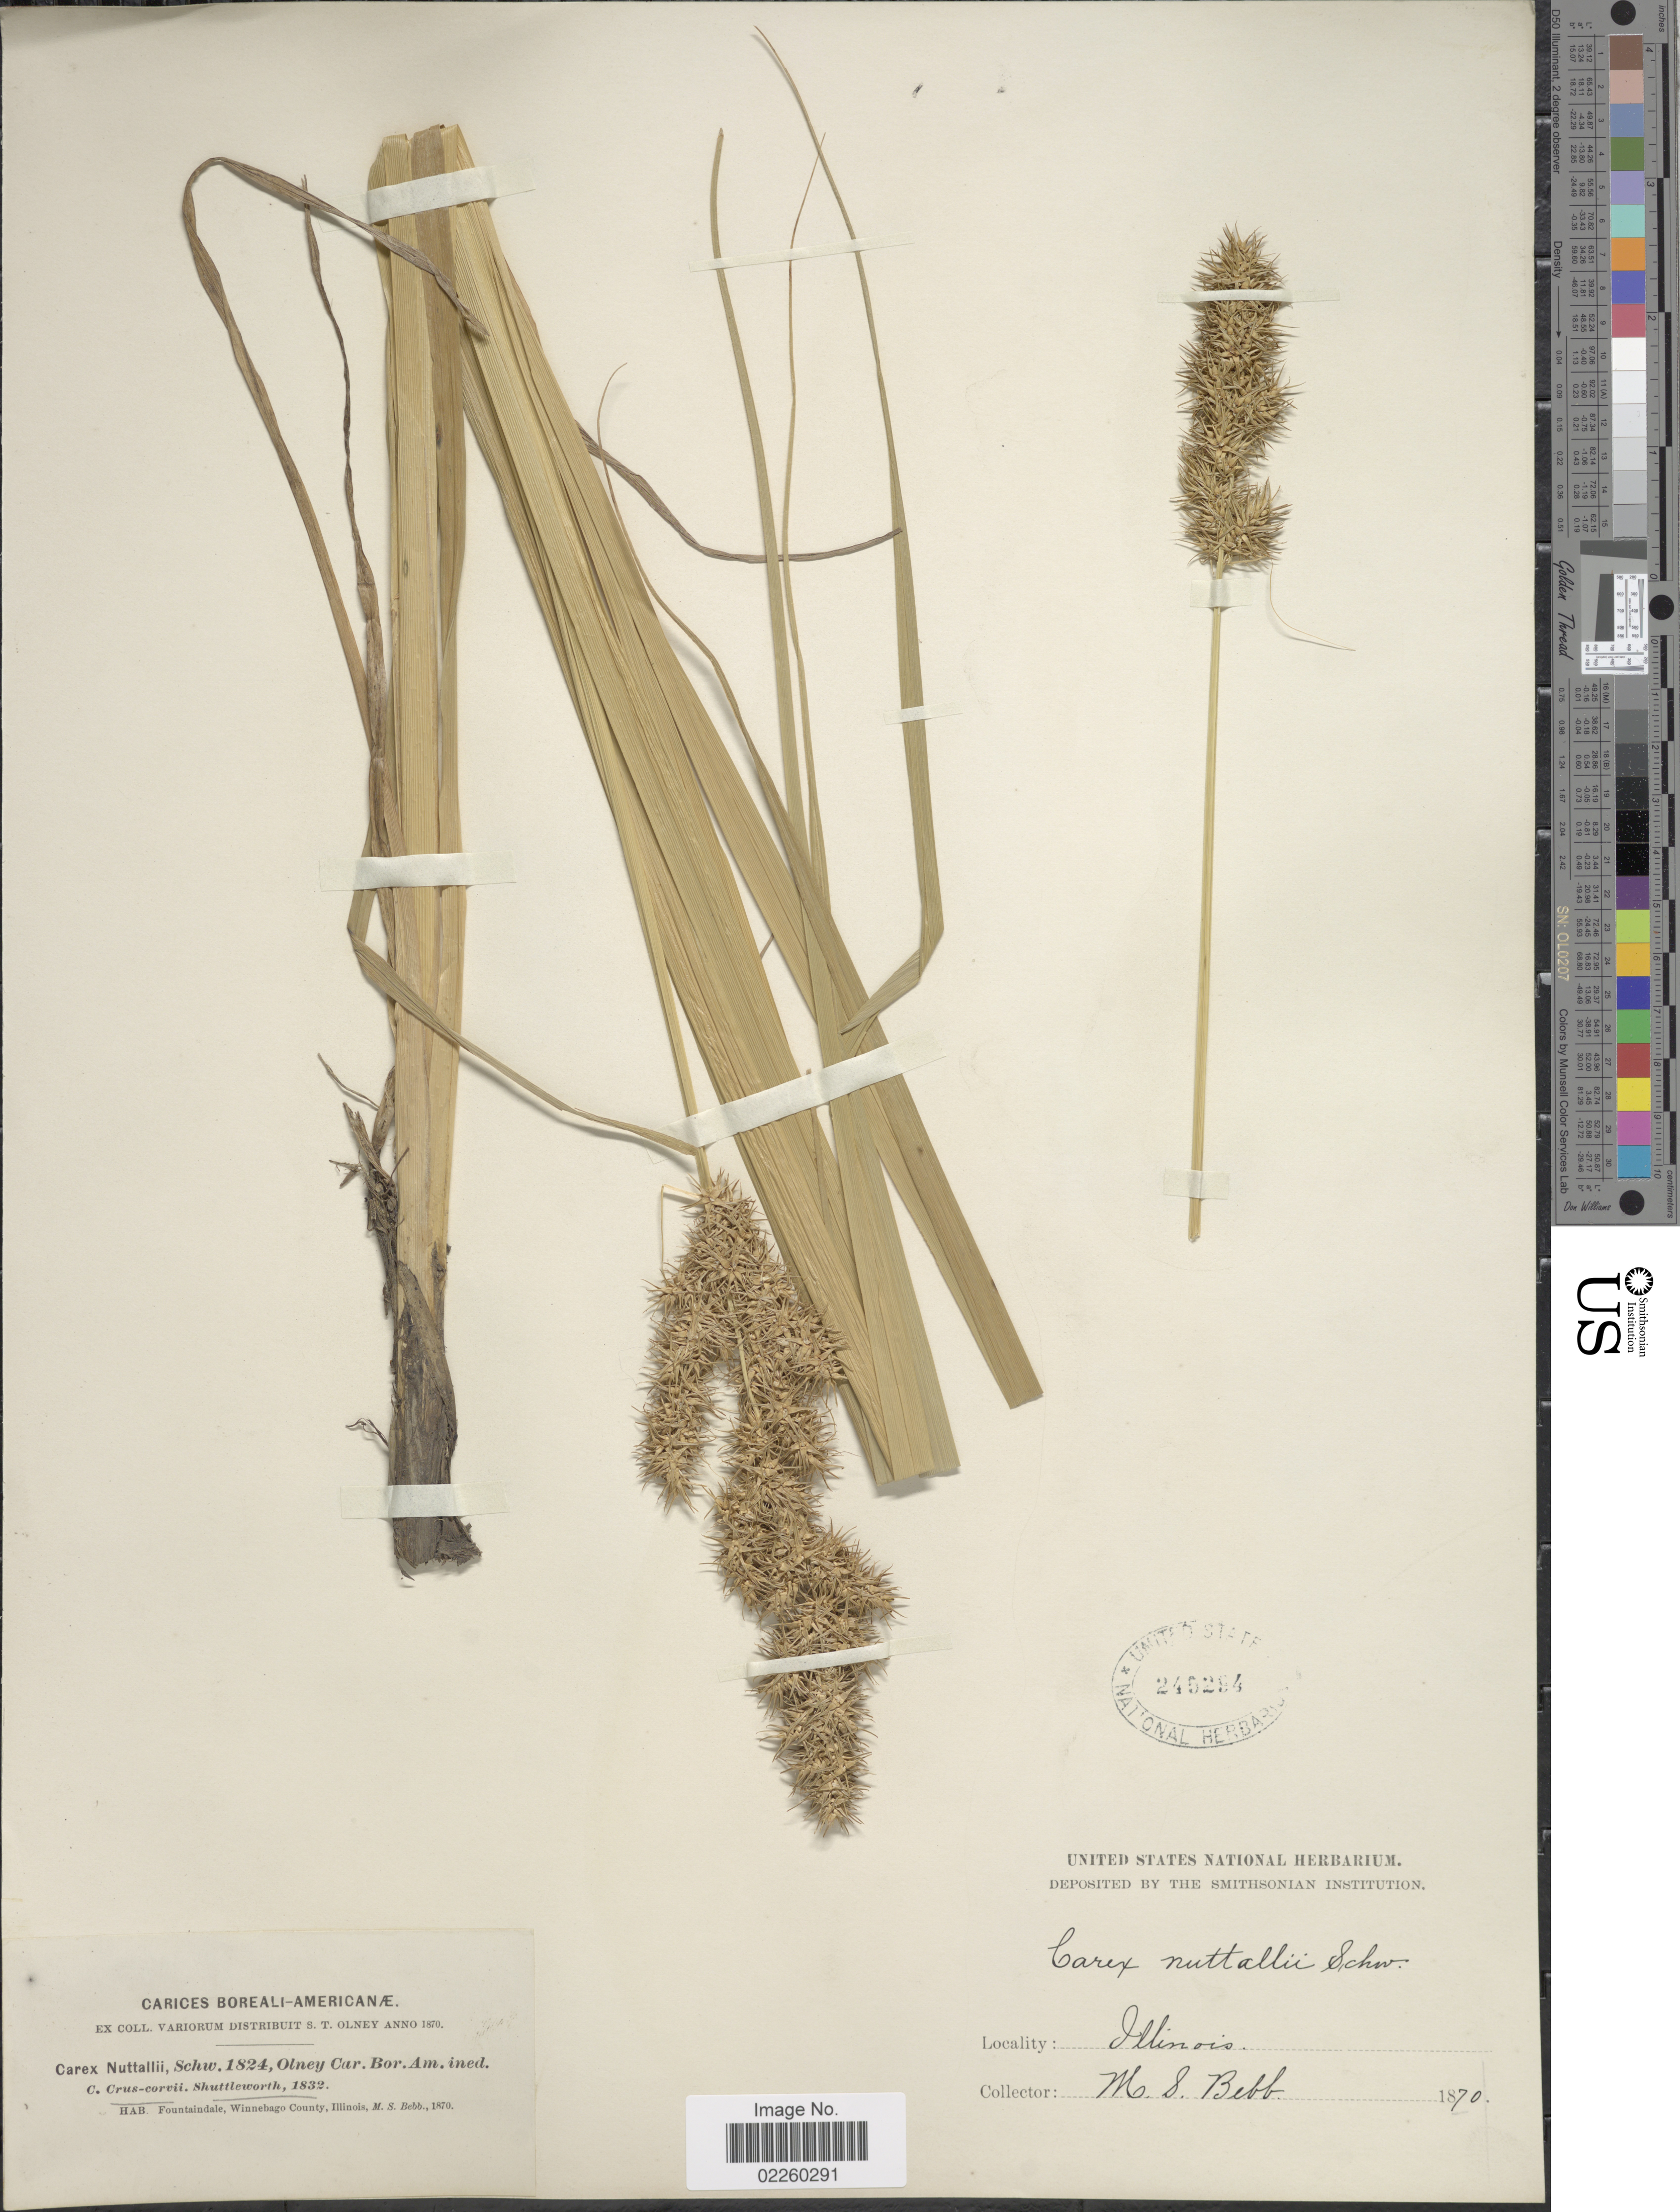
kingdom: Plantae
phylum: Tracheophyta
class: Liliopsida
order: Poales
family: Cyperaceae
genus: Carex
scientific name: Carex crus-corvi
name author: Shuttlew. ex Kunze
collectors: M. Bebb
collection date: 1870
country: United States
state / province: Illinois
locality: Fountaindale, Winnebago County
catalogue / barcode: US 245294